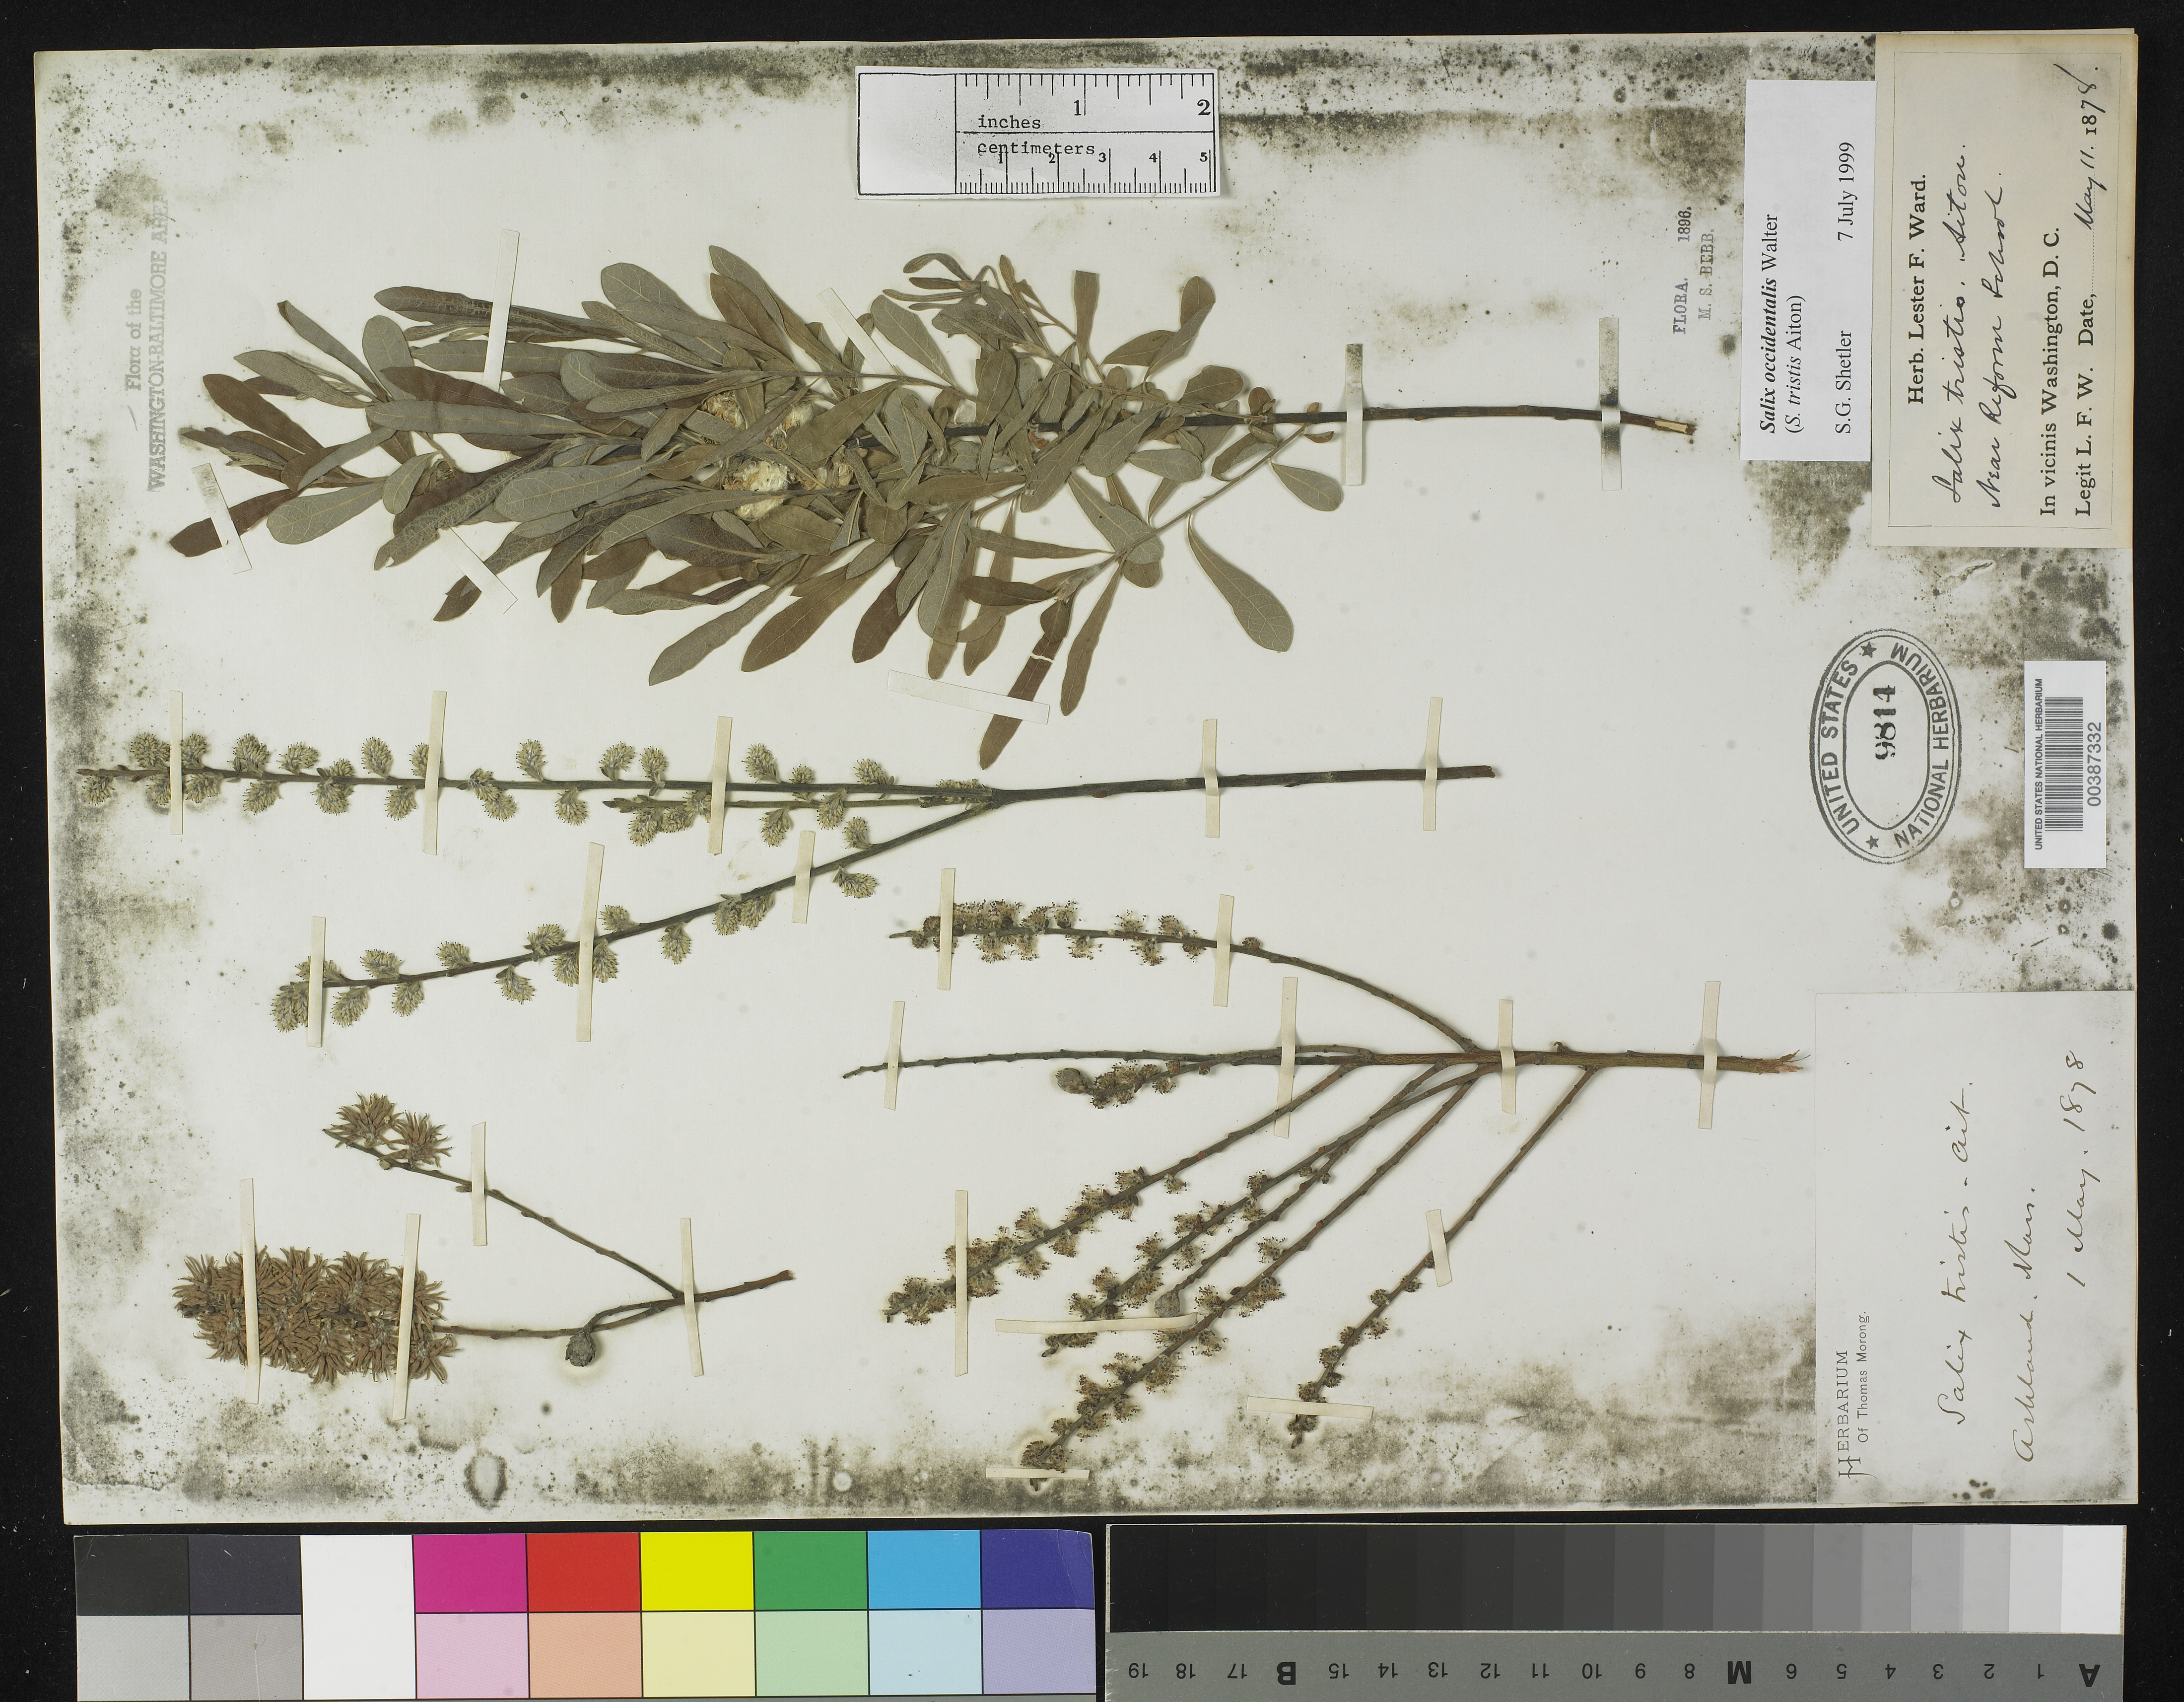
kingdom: Plantae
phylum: Tracheophyta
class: Magnoliopsida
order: Malpighiales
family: Salicaceae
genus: Salix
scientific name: Salix occidentalis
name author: Walter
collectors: L. F. Ward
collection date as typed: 11 May 1878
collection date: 1878-05-11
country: United States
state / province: District of Columbia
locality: Reform School vicinity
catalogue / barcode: US 9814